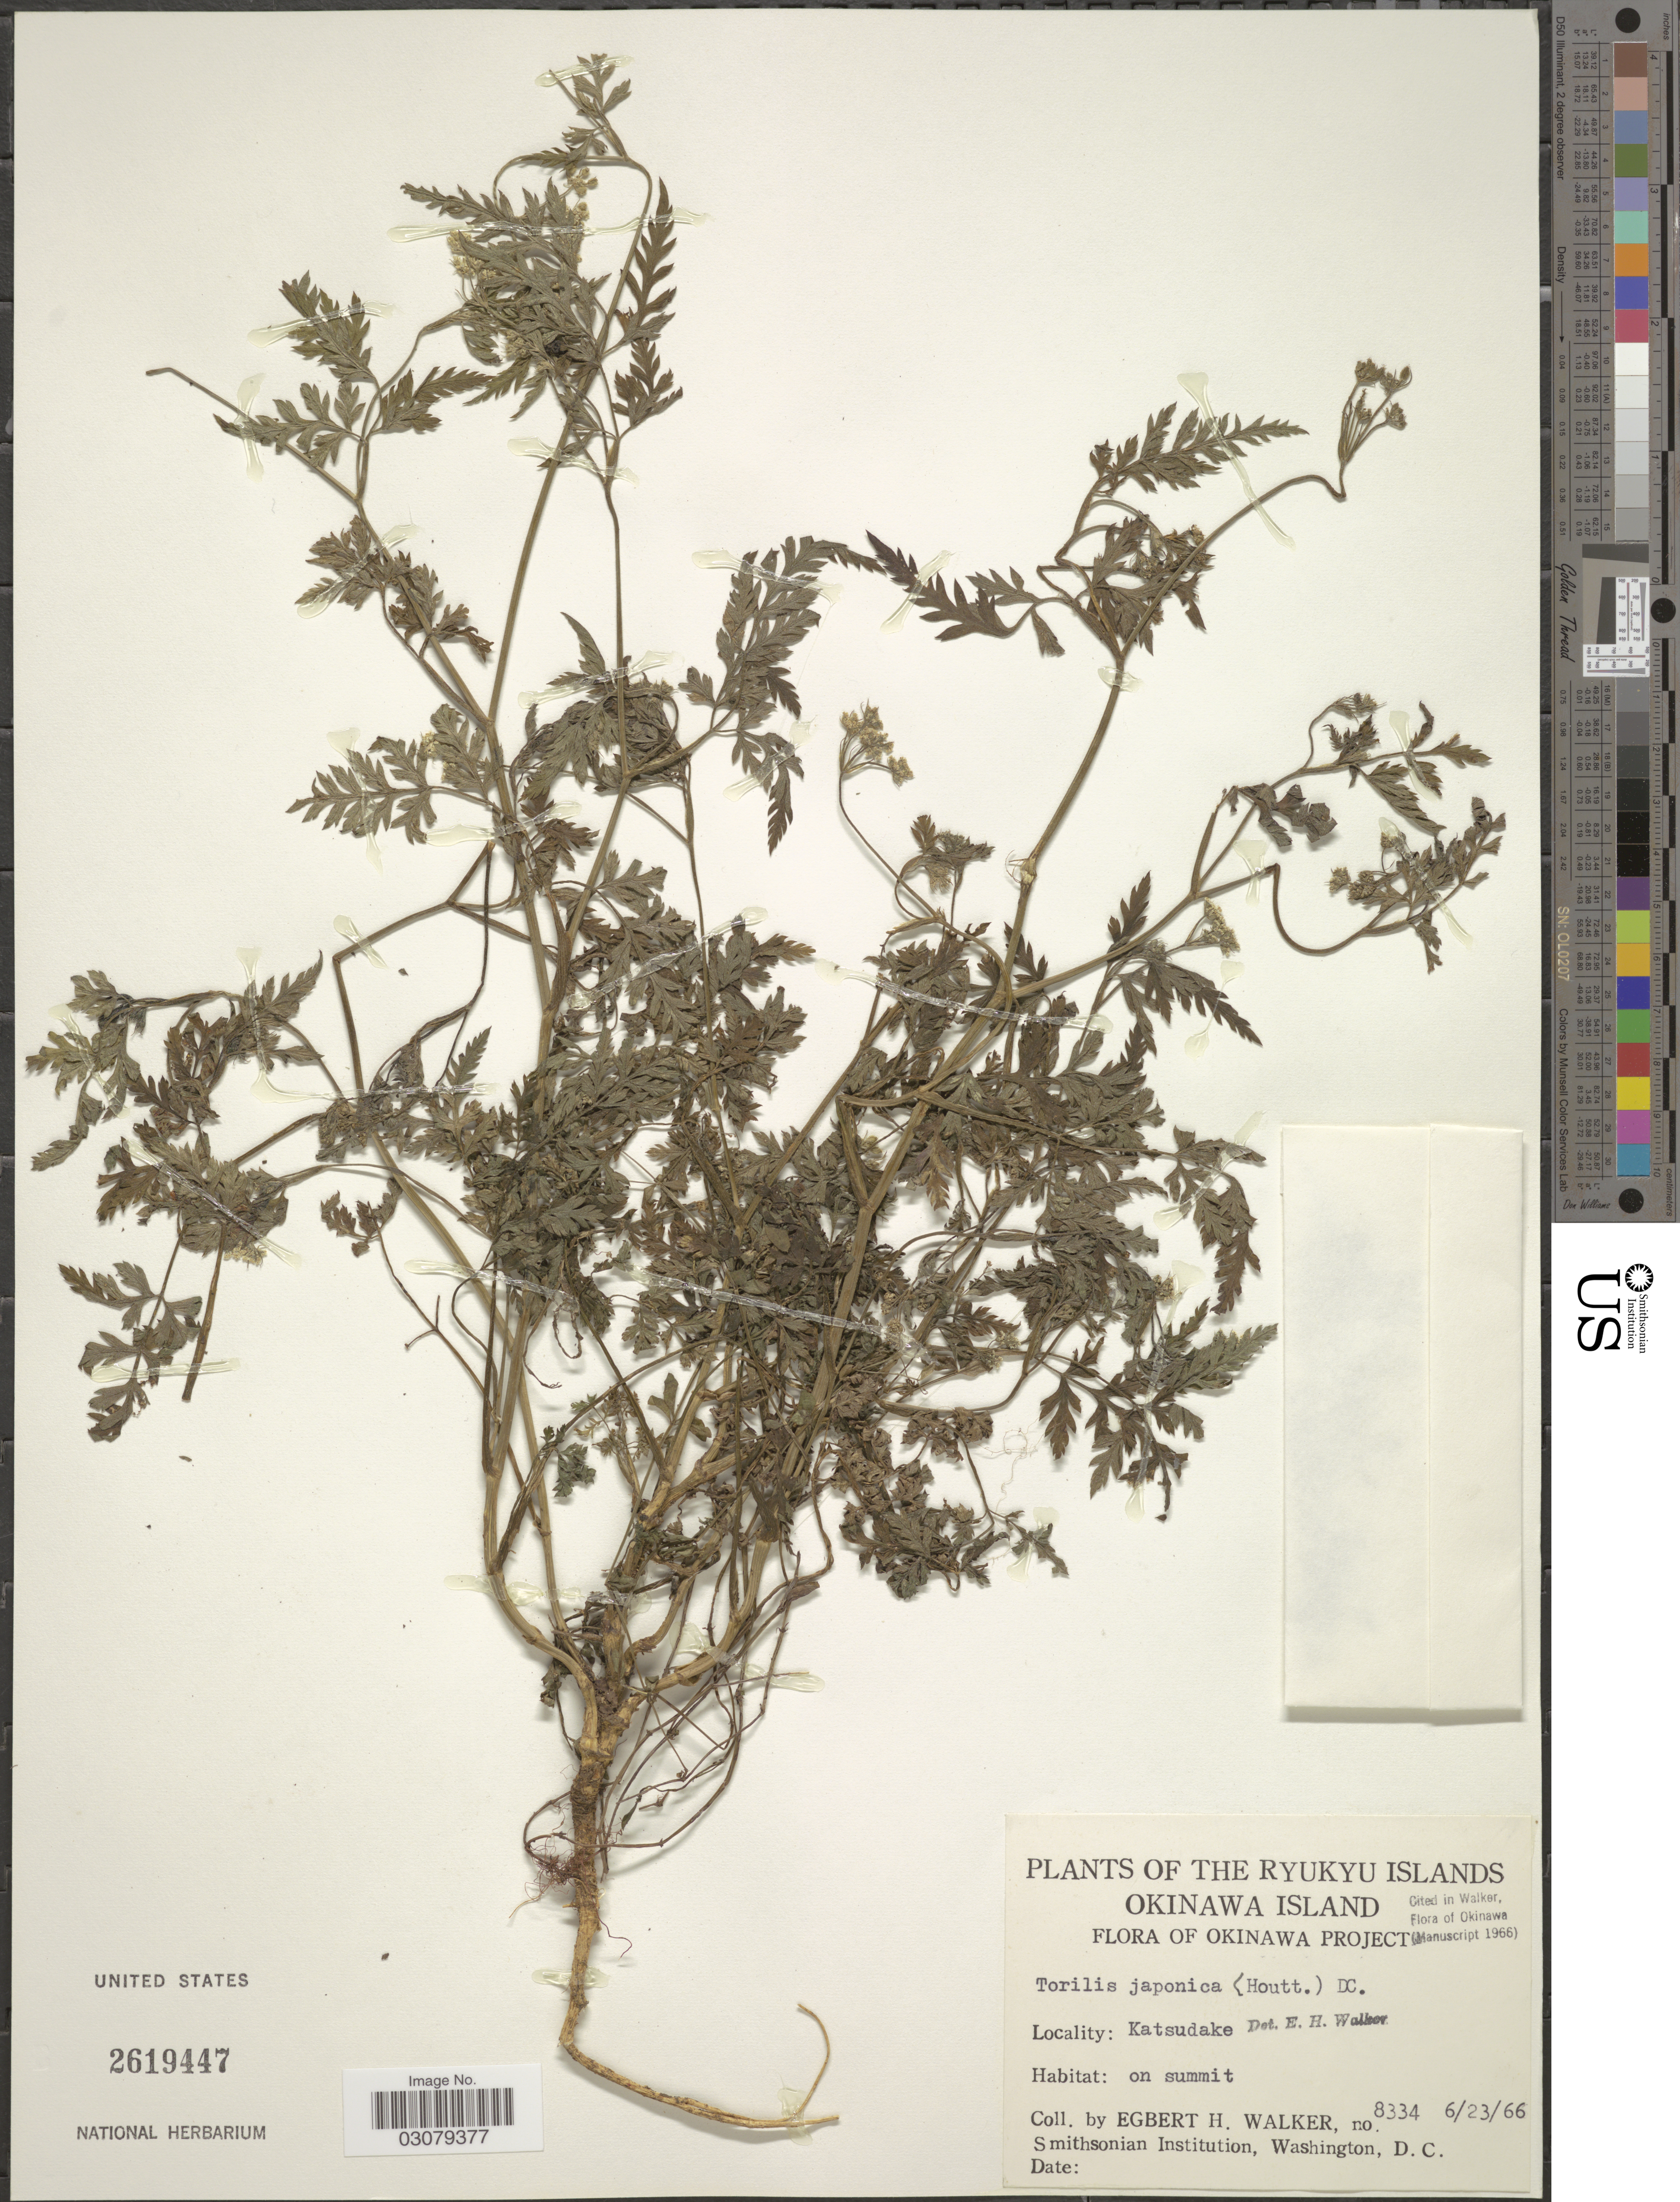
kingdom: Plantae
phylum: Tracheophyta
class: Magnoliopsida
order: Apiales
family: Apiaceae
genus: Torilis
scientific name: Torilis japonica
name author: (Houtt.) DC.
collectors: E. H. Walker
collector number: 8334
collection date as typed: Transcribed d/m/y: 23/6/66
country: Japan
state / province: Okinawa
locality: The Ryukyu Islands. Okinawa Island. Okinawa Project. Katsudake.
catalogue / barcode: US 2619447